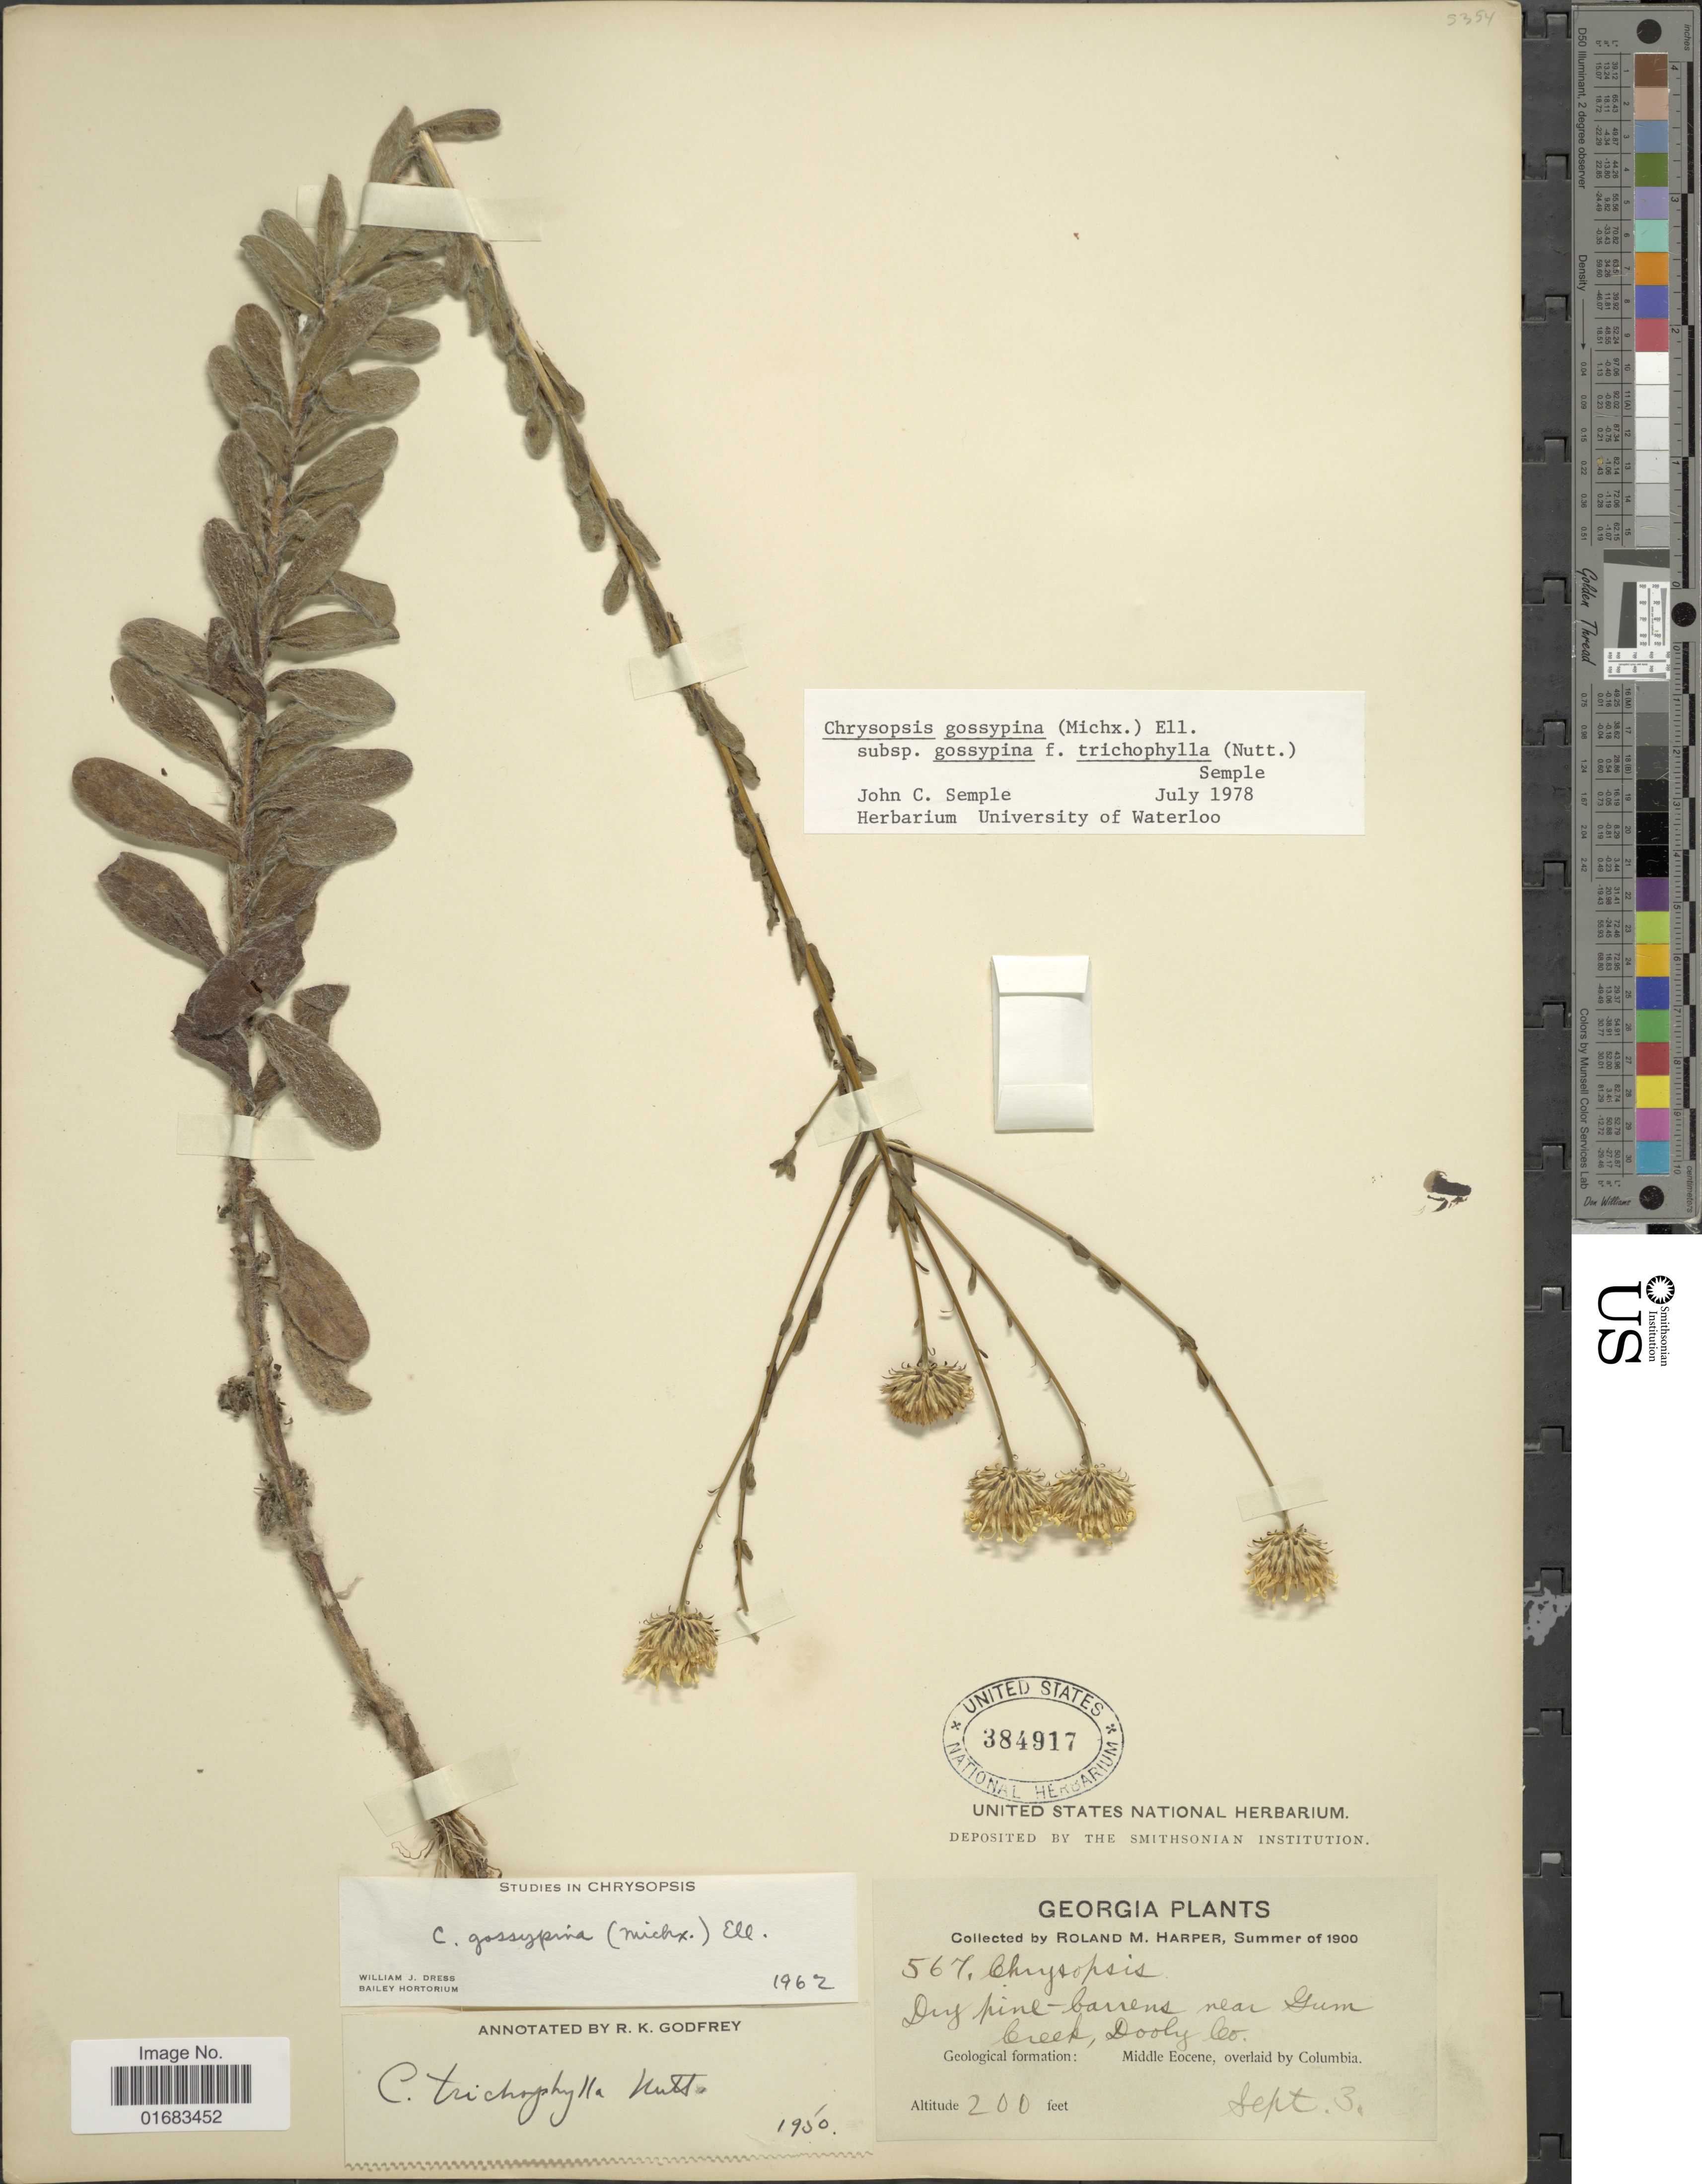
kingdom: Plantae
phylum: Tracheophyta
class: Magnoliopsida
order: Asterales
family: Asteraceae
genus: Chrysopsis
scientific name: Chrysopsis gossypina f. trichophylla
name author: (Nutt.) Semple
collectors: R. M. Harper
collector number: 567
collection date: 1900-09-03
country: United States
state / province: Georgia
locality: Dry pine - barrens near Gum Creek, Dooly, Co. Geological formation: Middle Ecocene, overlaid by Colombia.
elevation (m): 200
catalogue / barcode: US 384917